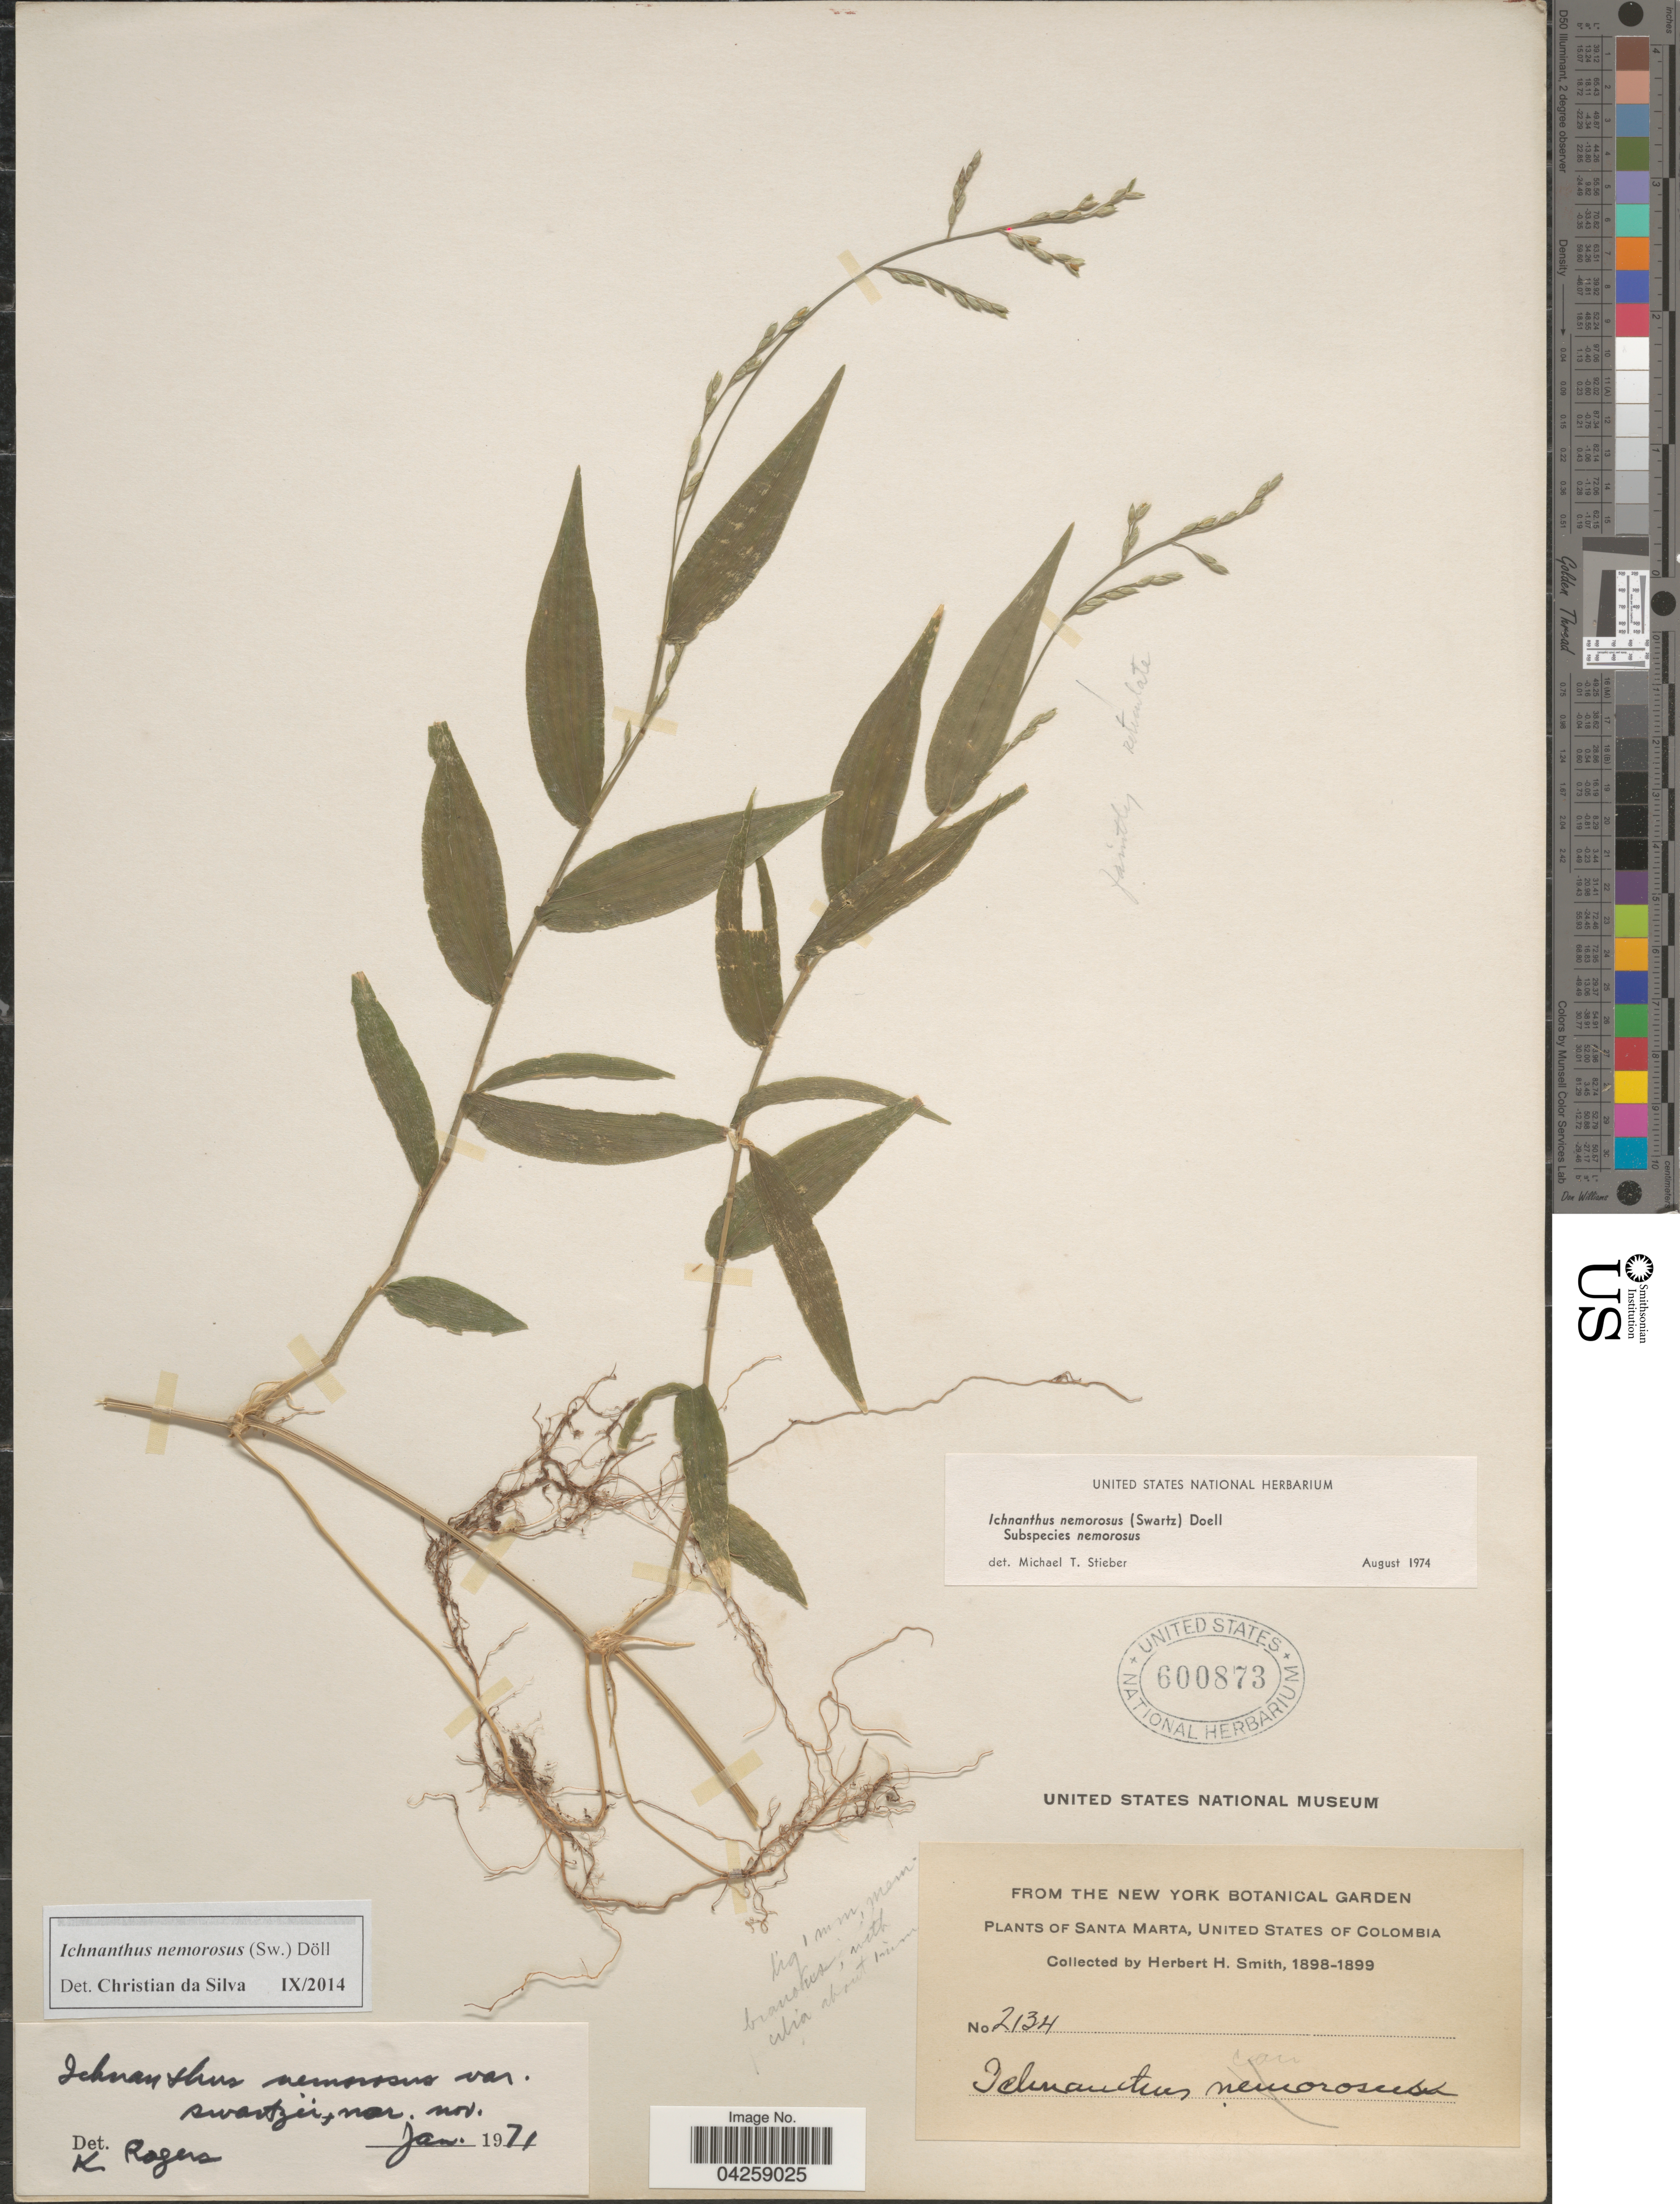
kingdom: Plantae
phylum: Tracheophyta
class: Liliopsida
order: Poales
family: Poaceae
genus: Ichnanthus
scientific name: Ichnanthus nemorosus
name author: (Sw.) Döll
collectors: Herbert H. Smith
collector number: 2134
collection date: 1898/1899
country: Colombia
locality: Santa Marta, United States of Colombia.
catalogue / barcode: US 600873